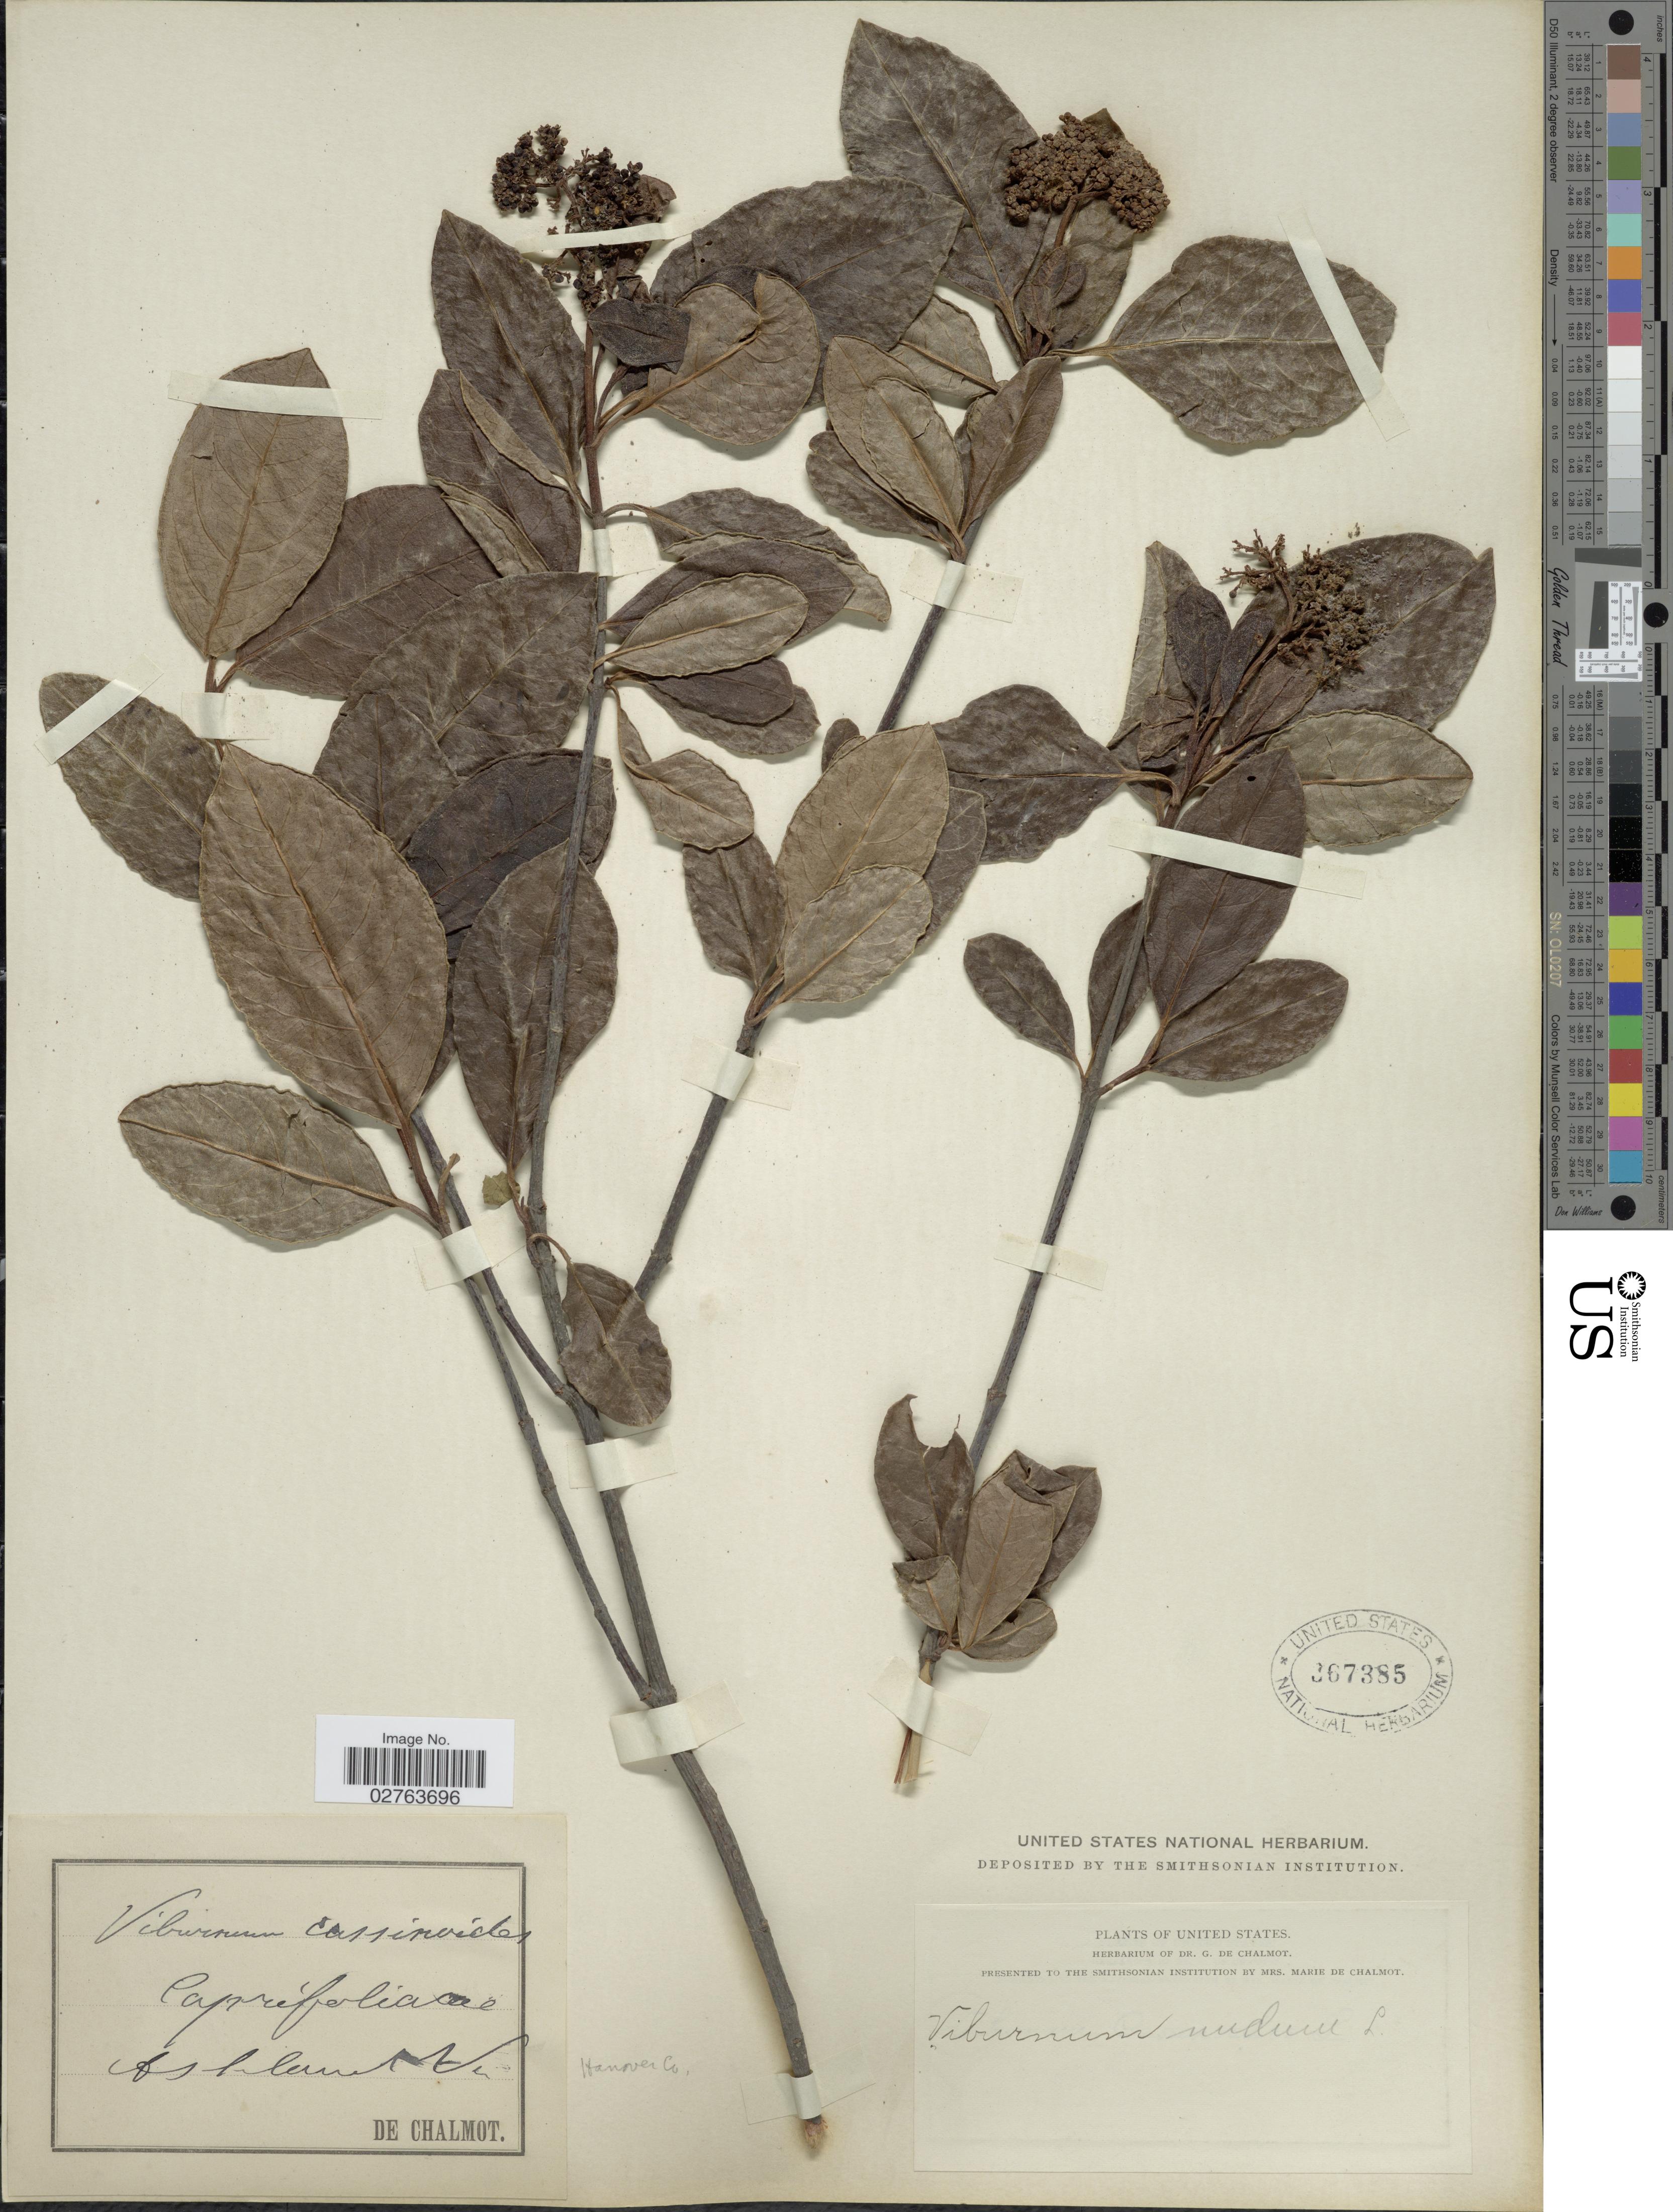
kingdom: Plantae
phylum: Tracheophyta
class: Magnoliopsida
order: Dipsacales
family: Viburnaceae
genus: Viburnum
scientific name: Viburnum nudum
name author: L.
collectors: G. de Chalmot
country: United States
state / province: Virginia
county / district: Hanover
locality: Ashland Hanover Co.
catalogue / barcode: US 367385